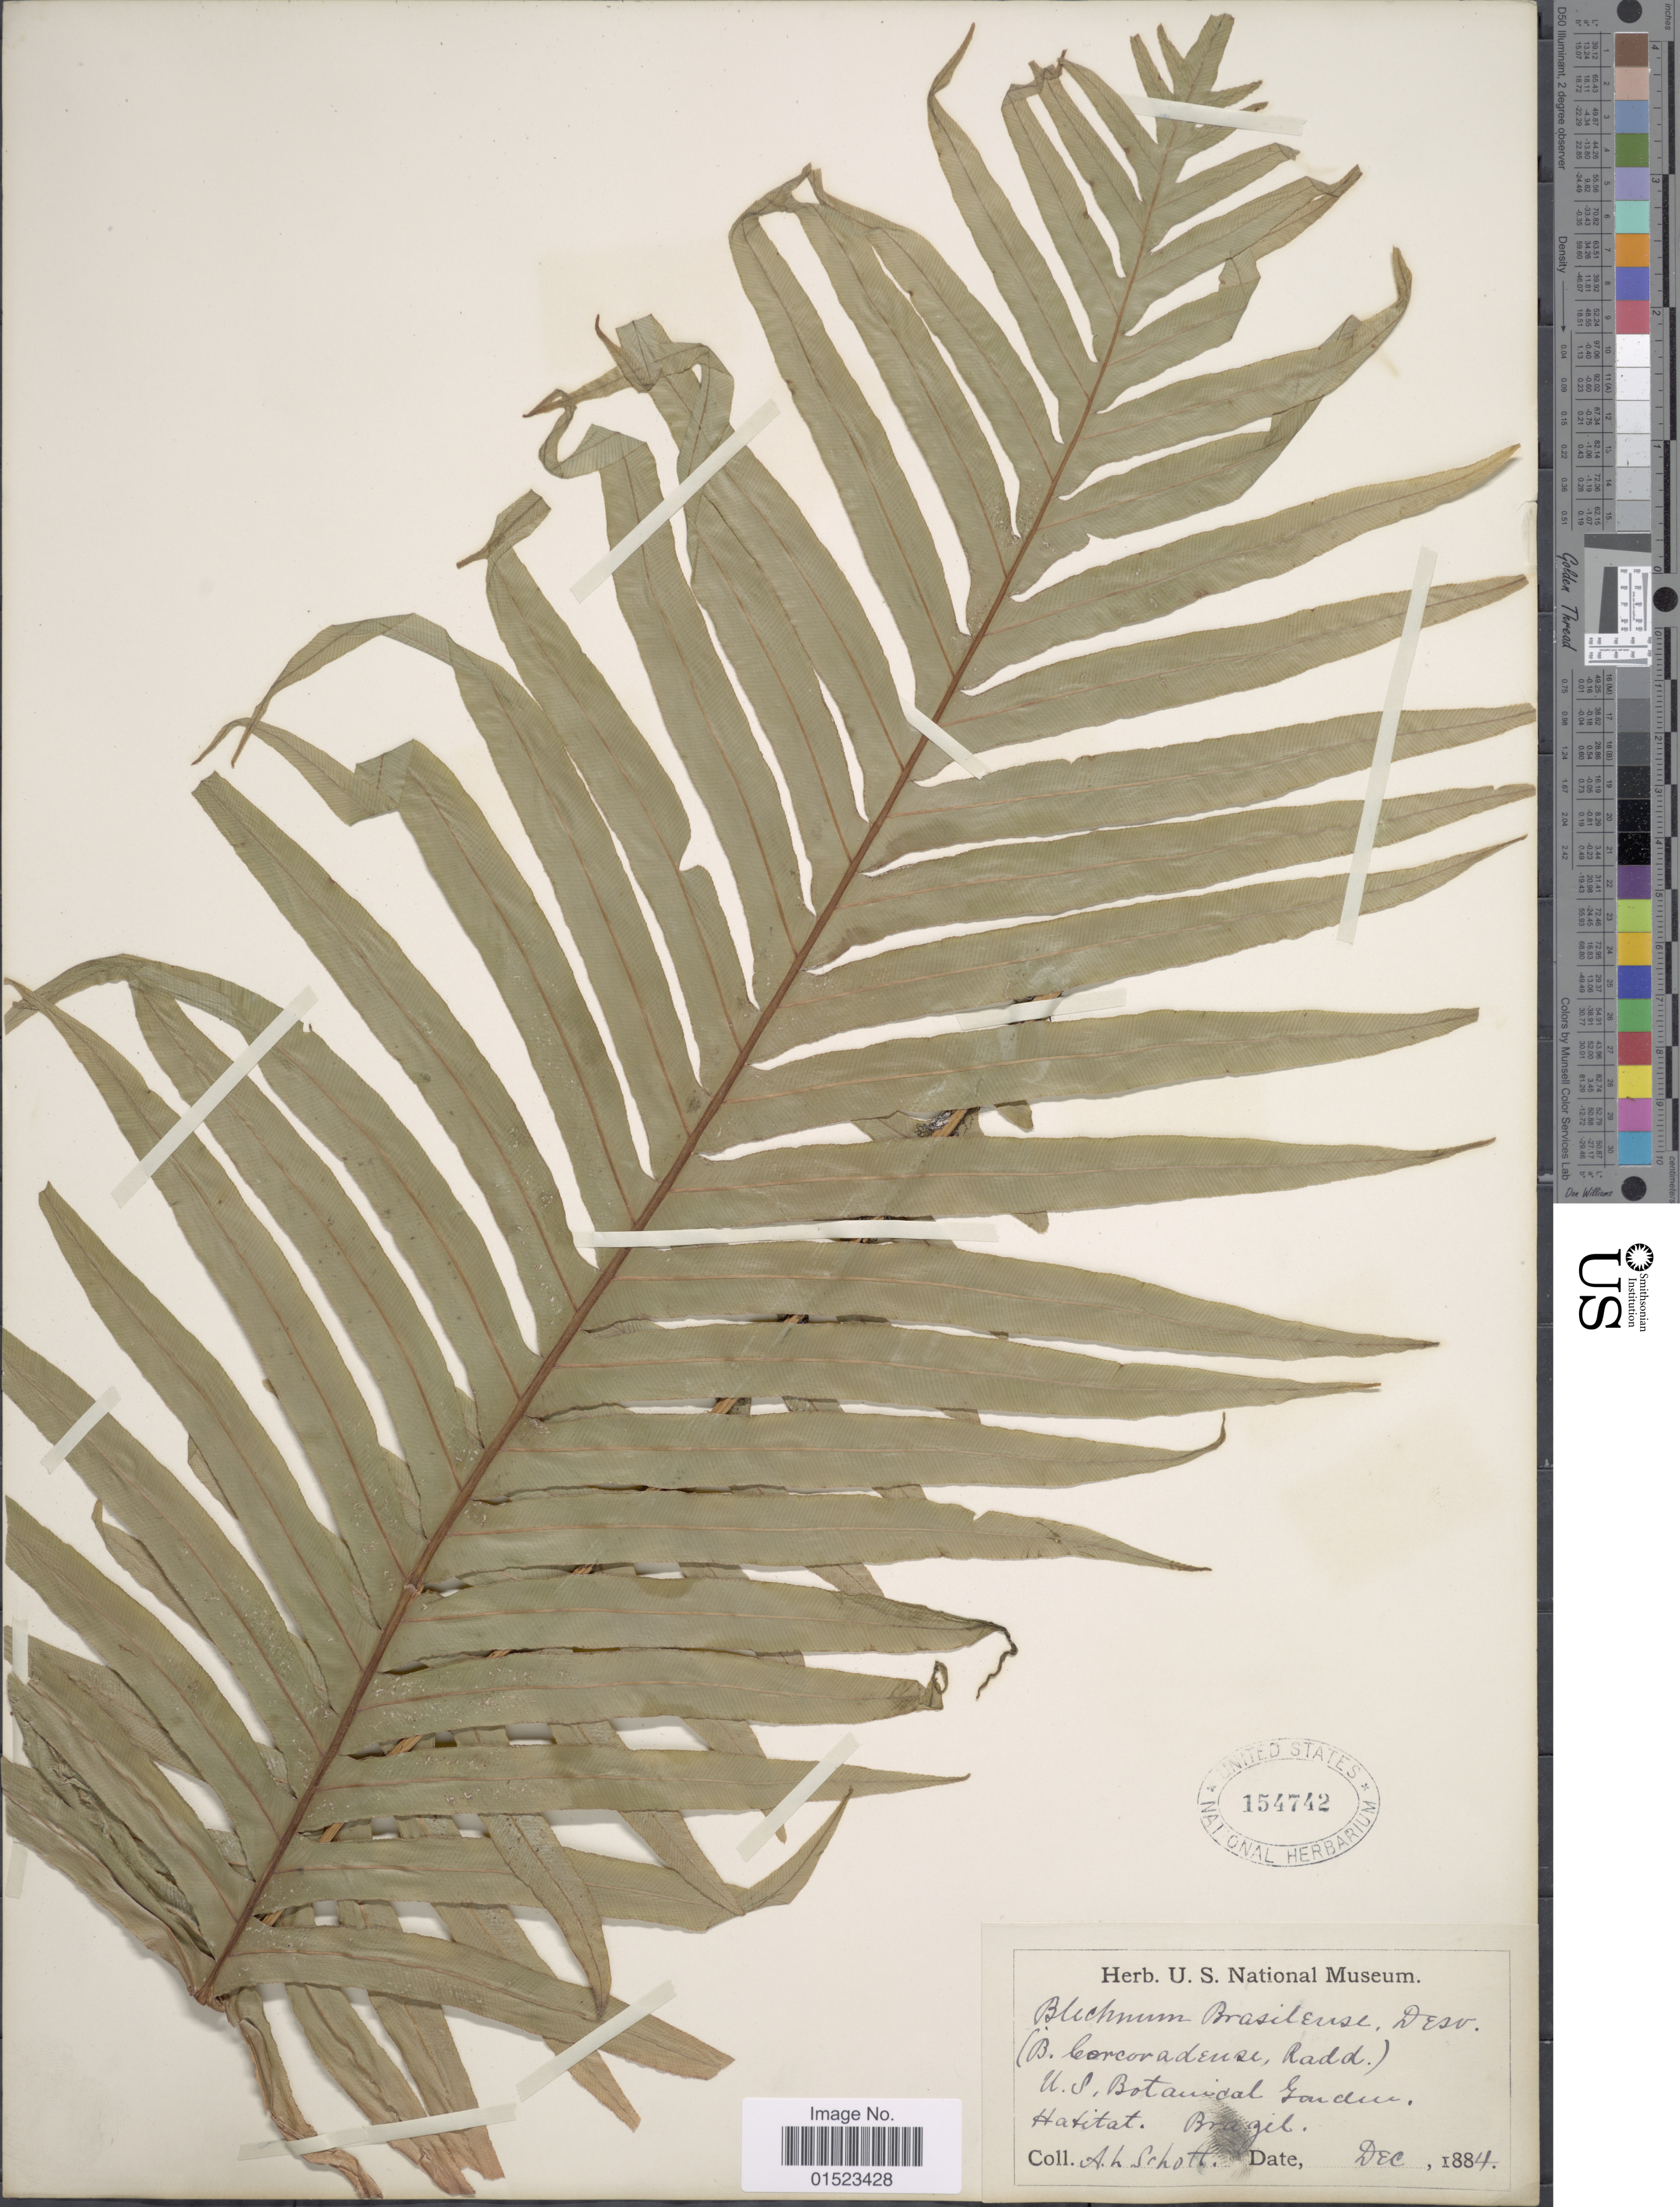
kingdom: Plantae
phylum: Tracheophyta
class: Polypodiopsida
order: Polypodiales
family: Blechnaceae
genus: Blechnum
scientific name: Blechnum brasiliense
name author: Desv.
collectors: A. L. Schott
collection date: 1884-12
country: United States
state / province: District of Columbia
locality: U.S. Botanical Garden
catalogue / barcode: US 154742